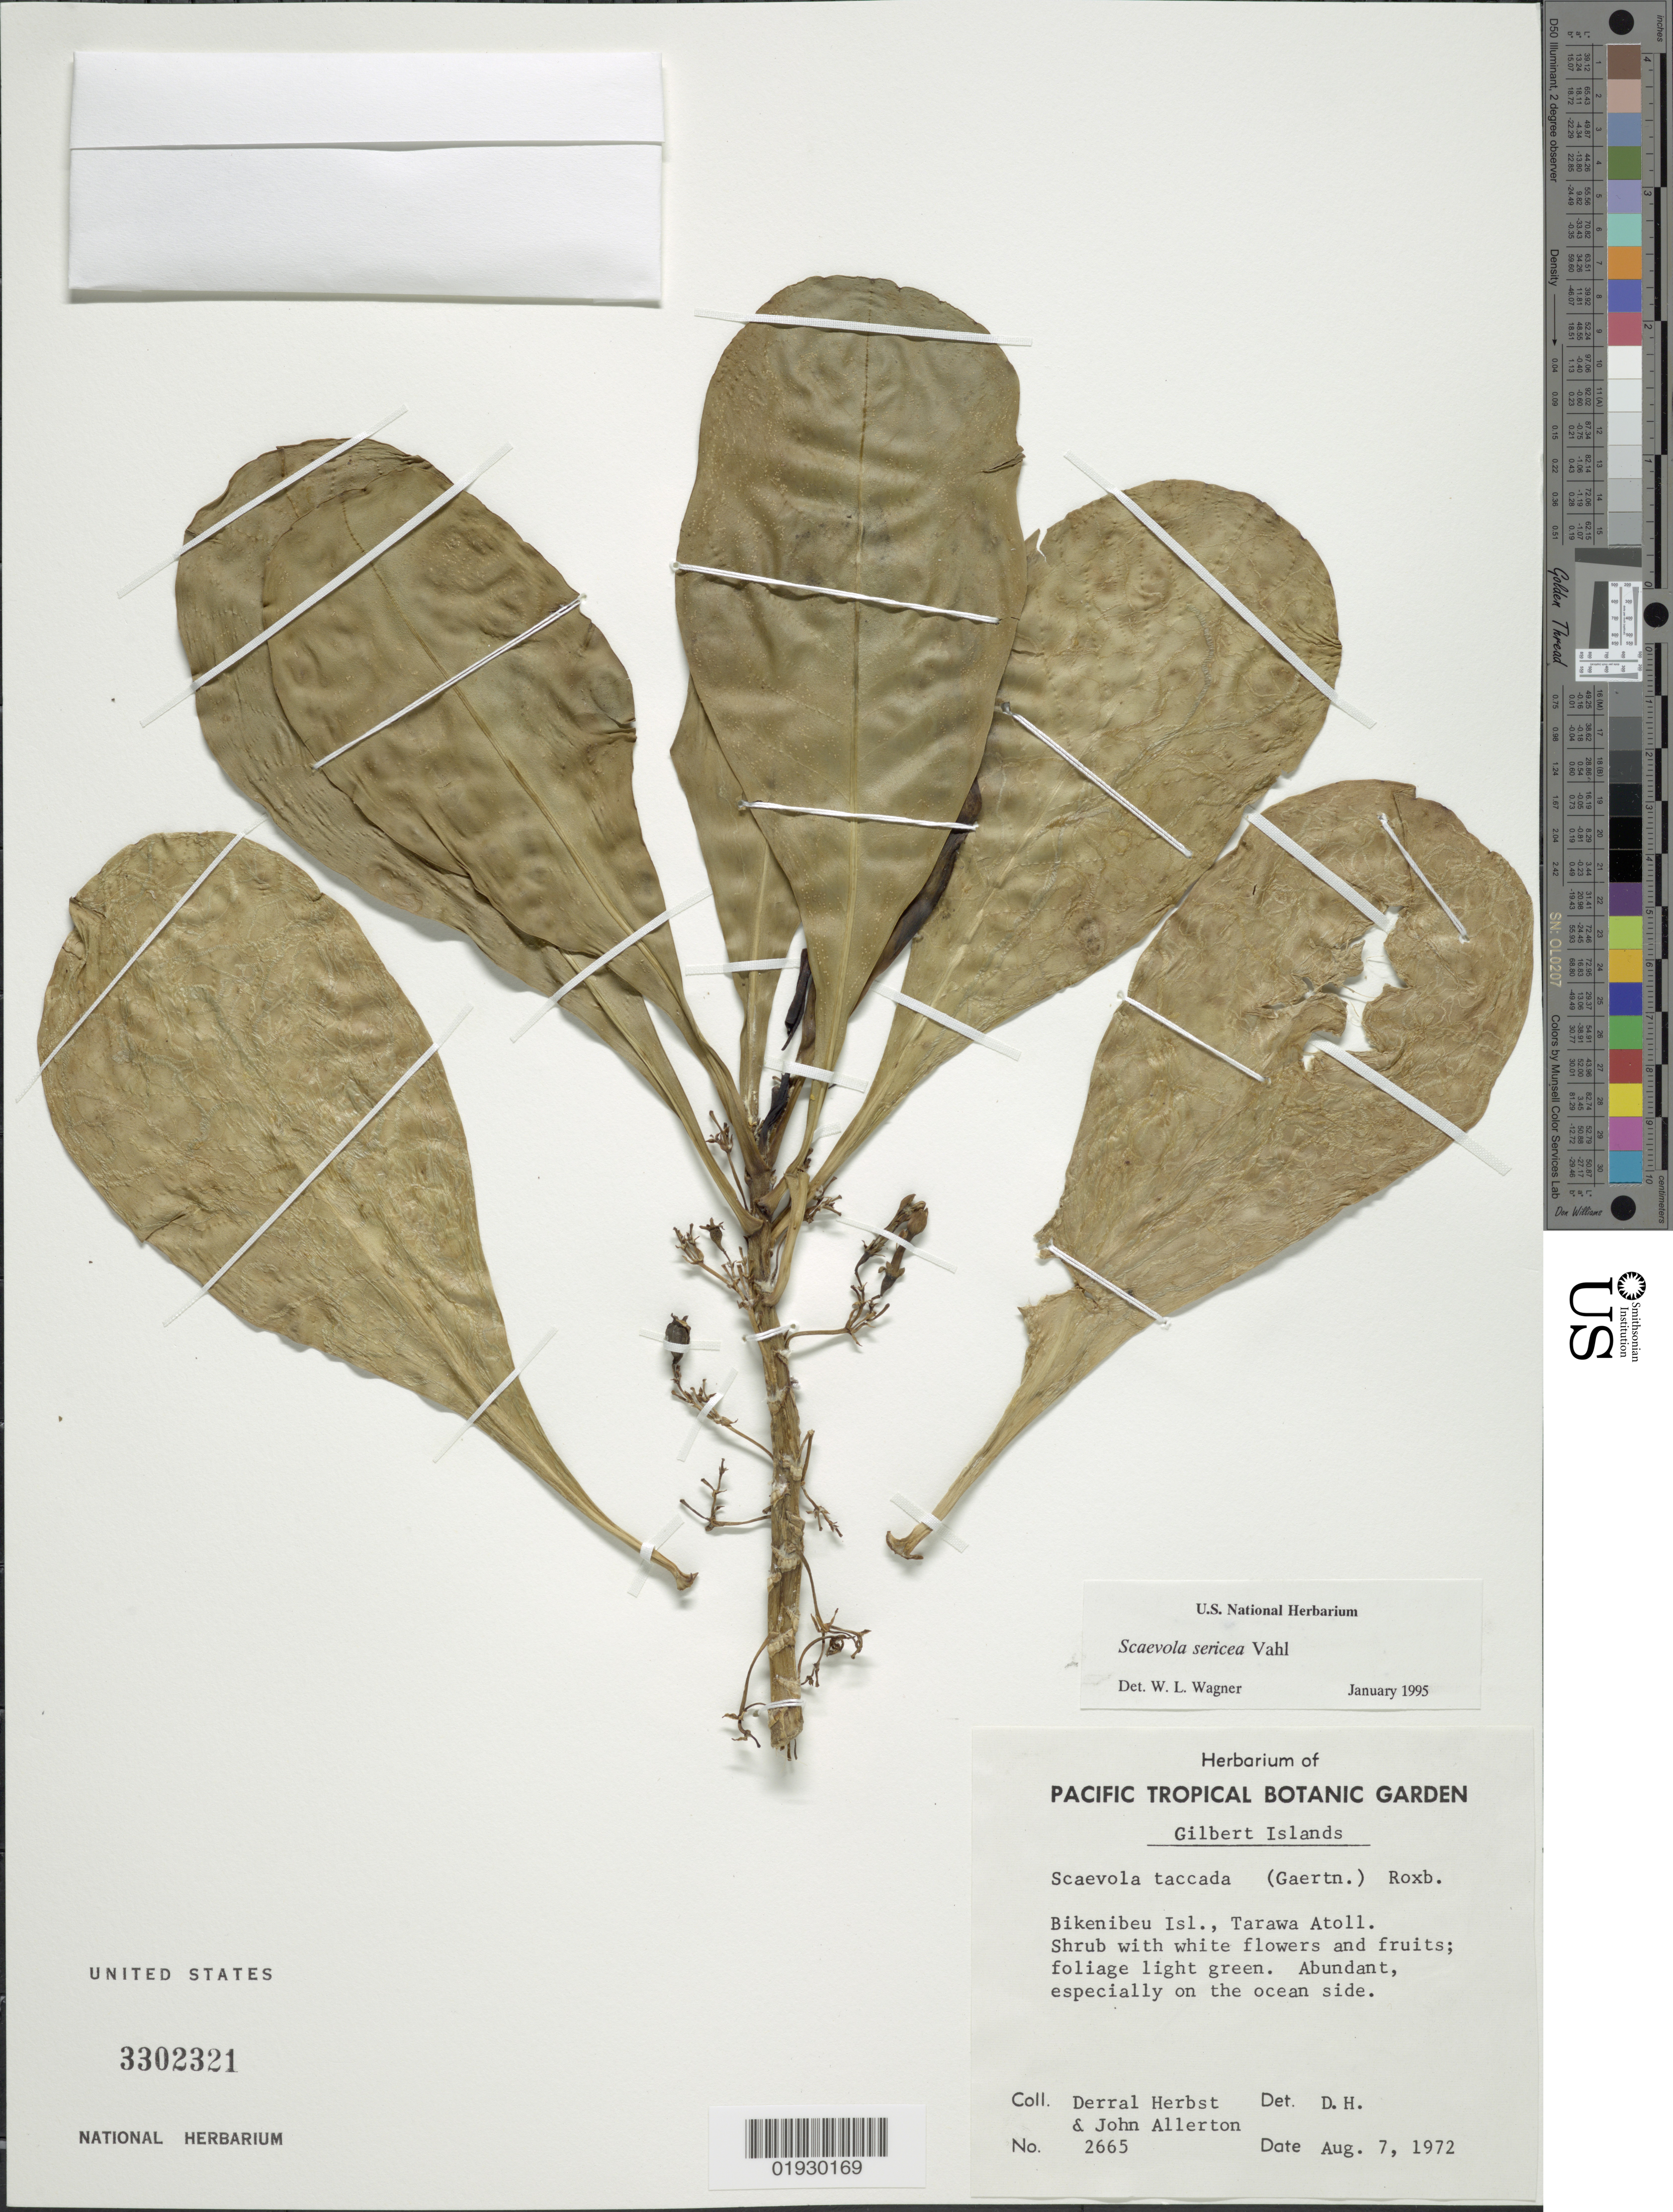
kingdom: Plantae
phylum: Tracheophyta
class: Magnoliopsida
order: Asterales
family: Goodeniaceae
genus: Scaevola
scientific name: Scaevola taccada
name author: (Gaertn.) Roxb.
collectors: D. R. Herbst & J. Allerton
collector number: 2665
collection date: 1972-08-07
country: Kiribati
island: Tarawa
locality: Gilbert Islands. Bikenibeu Isl., Tarawa Atoll.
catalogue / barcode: US 3302321